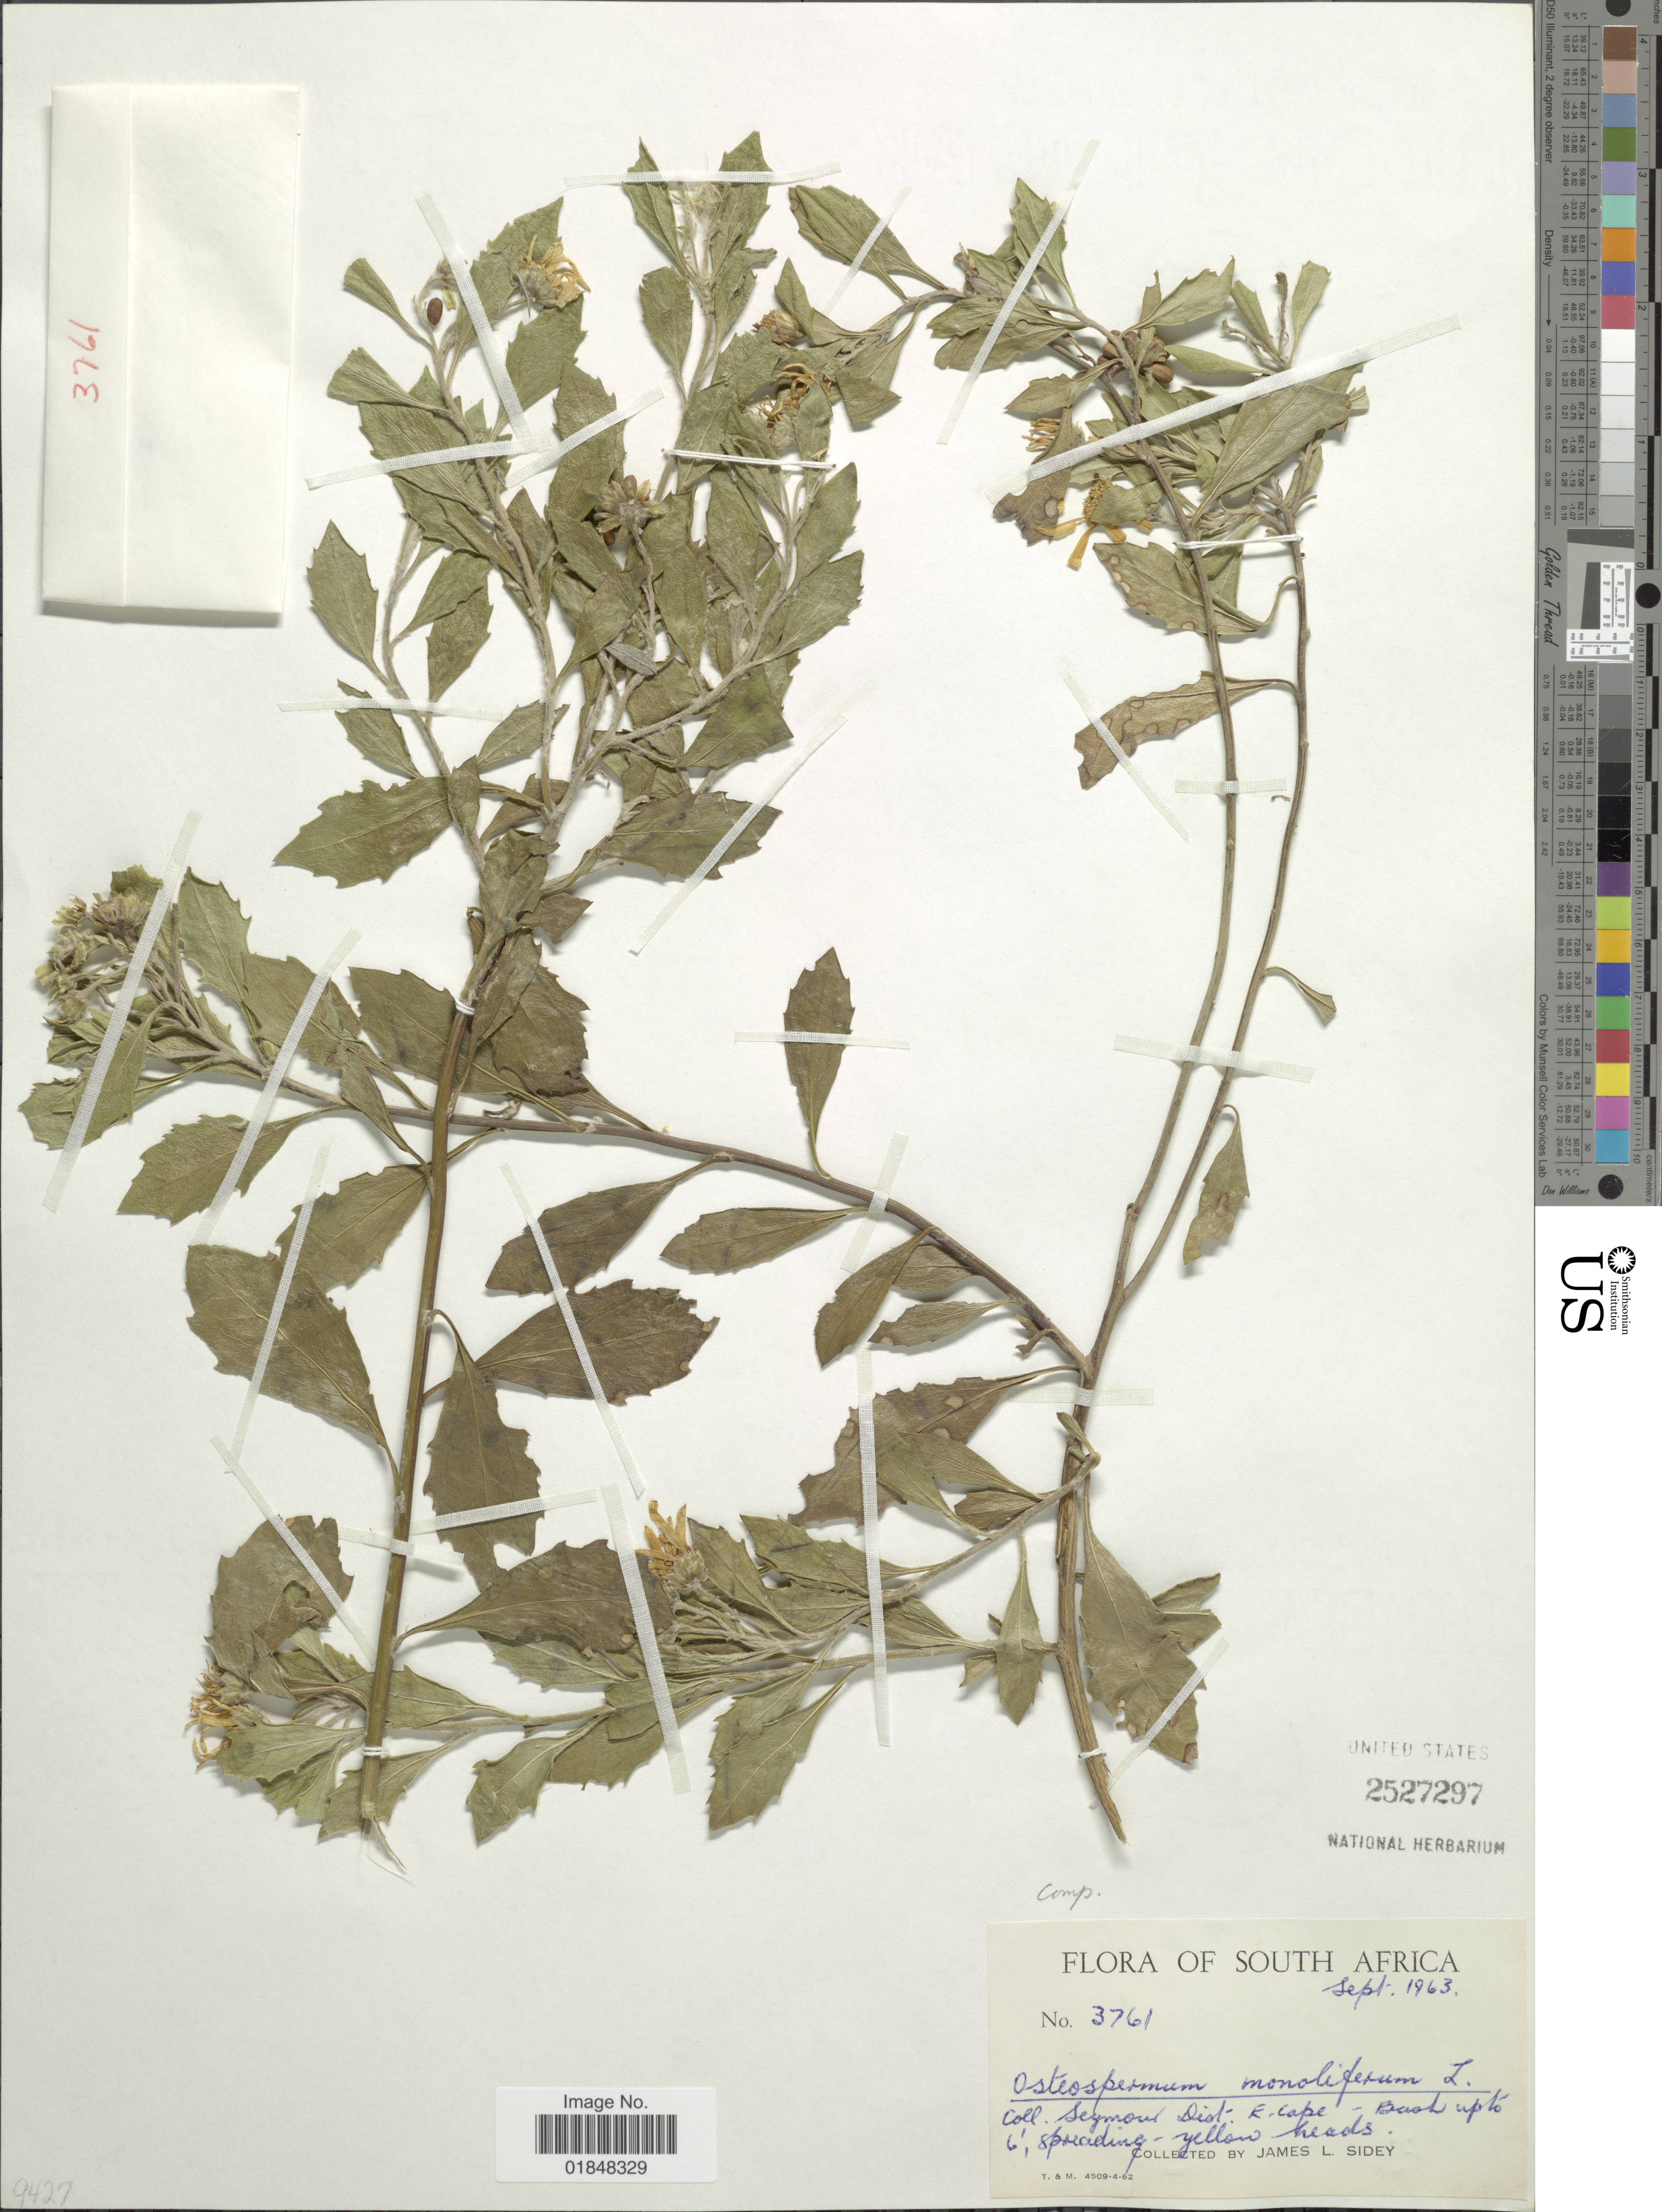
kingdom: Plantae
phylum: Tracheophyta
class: Magnoliopsida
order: Asterales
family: Asteraceae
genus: Chrysanthemoides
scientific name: Chrysanthemoides monilifera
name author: (L.) Norl.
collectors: J. L. Sidey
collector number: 3761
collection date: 1963-09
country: South Africa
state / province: Eastern Cape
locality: Seymour Dist.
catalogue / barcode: US 2527297